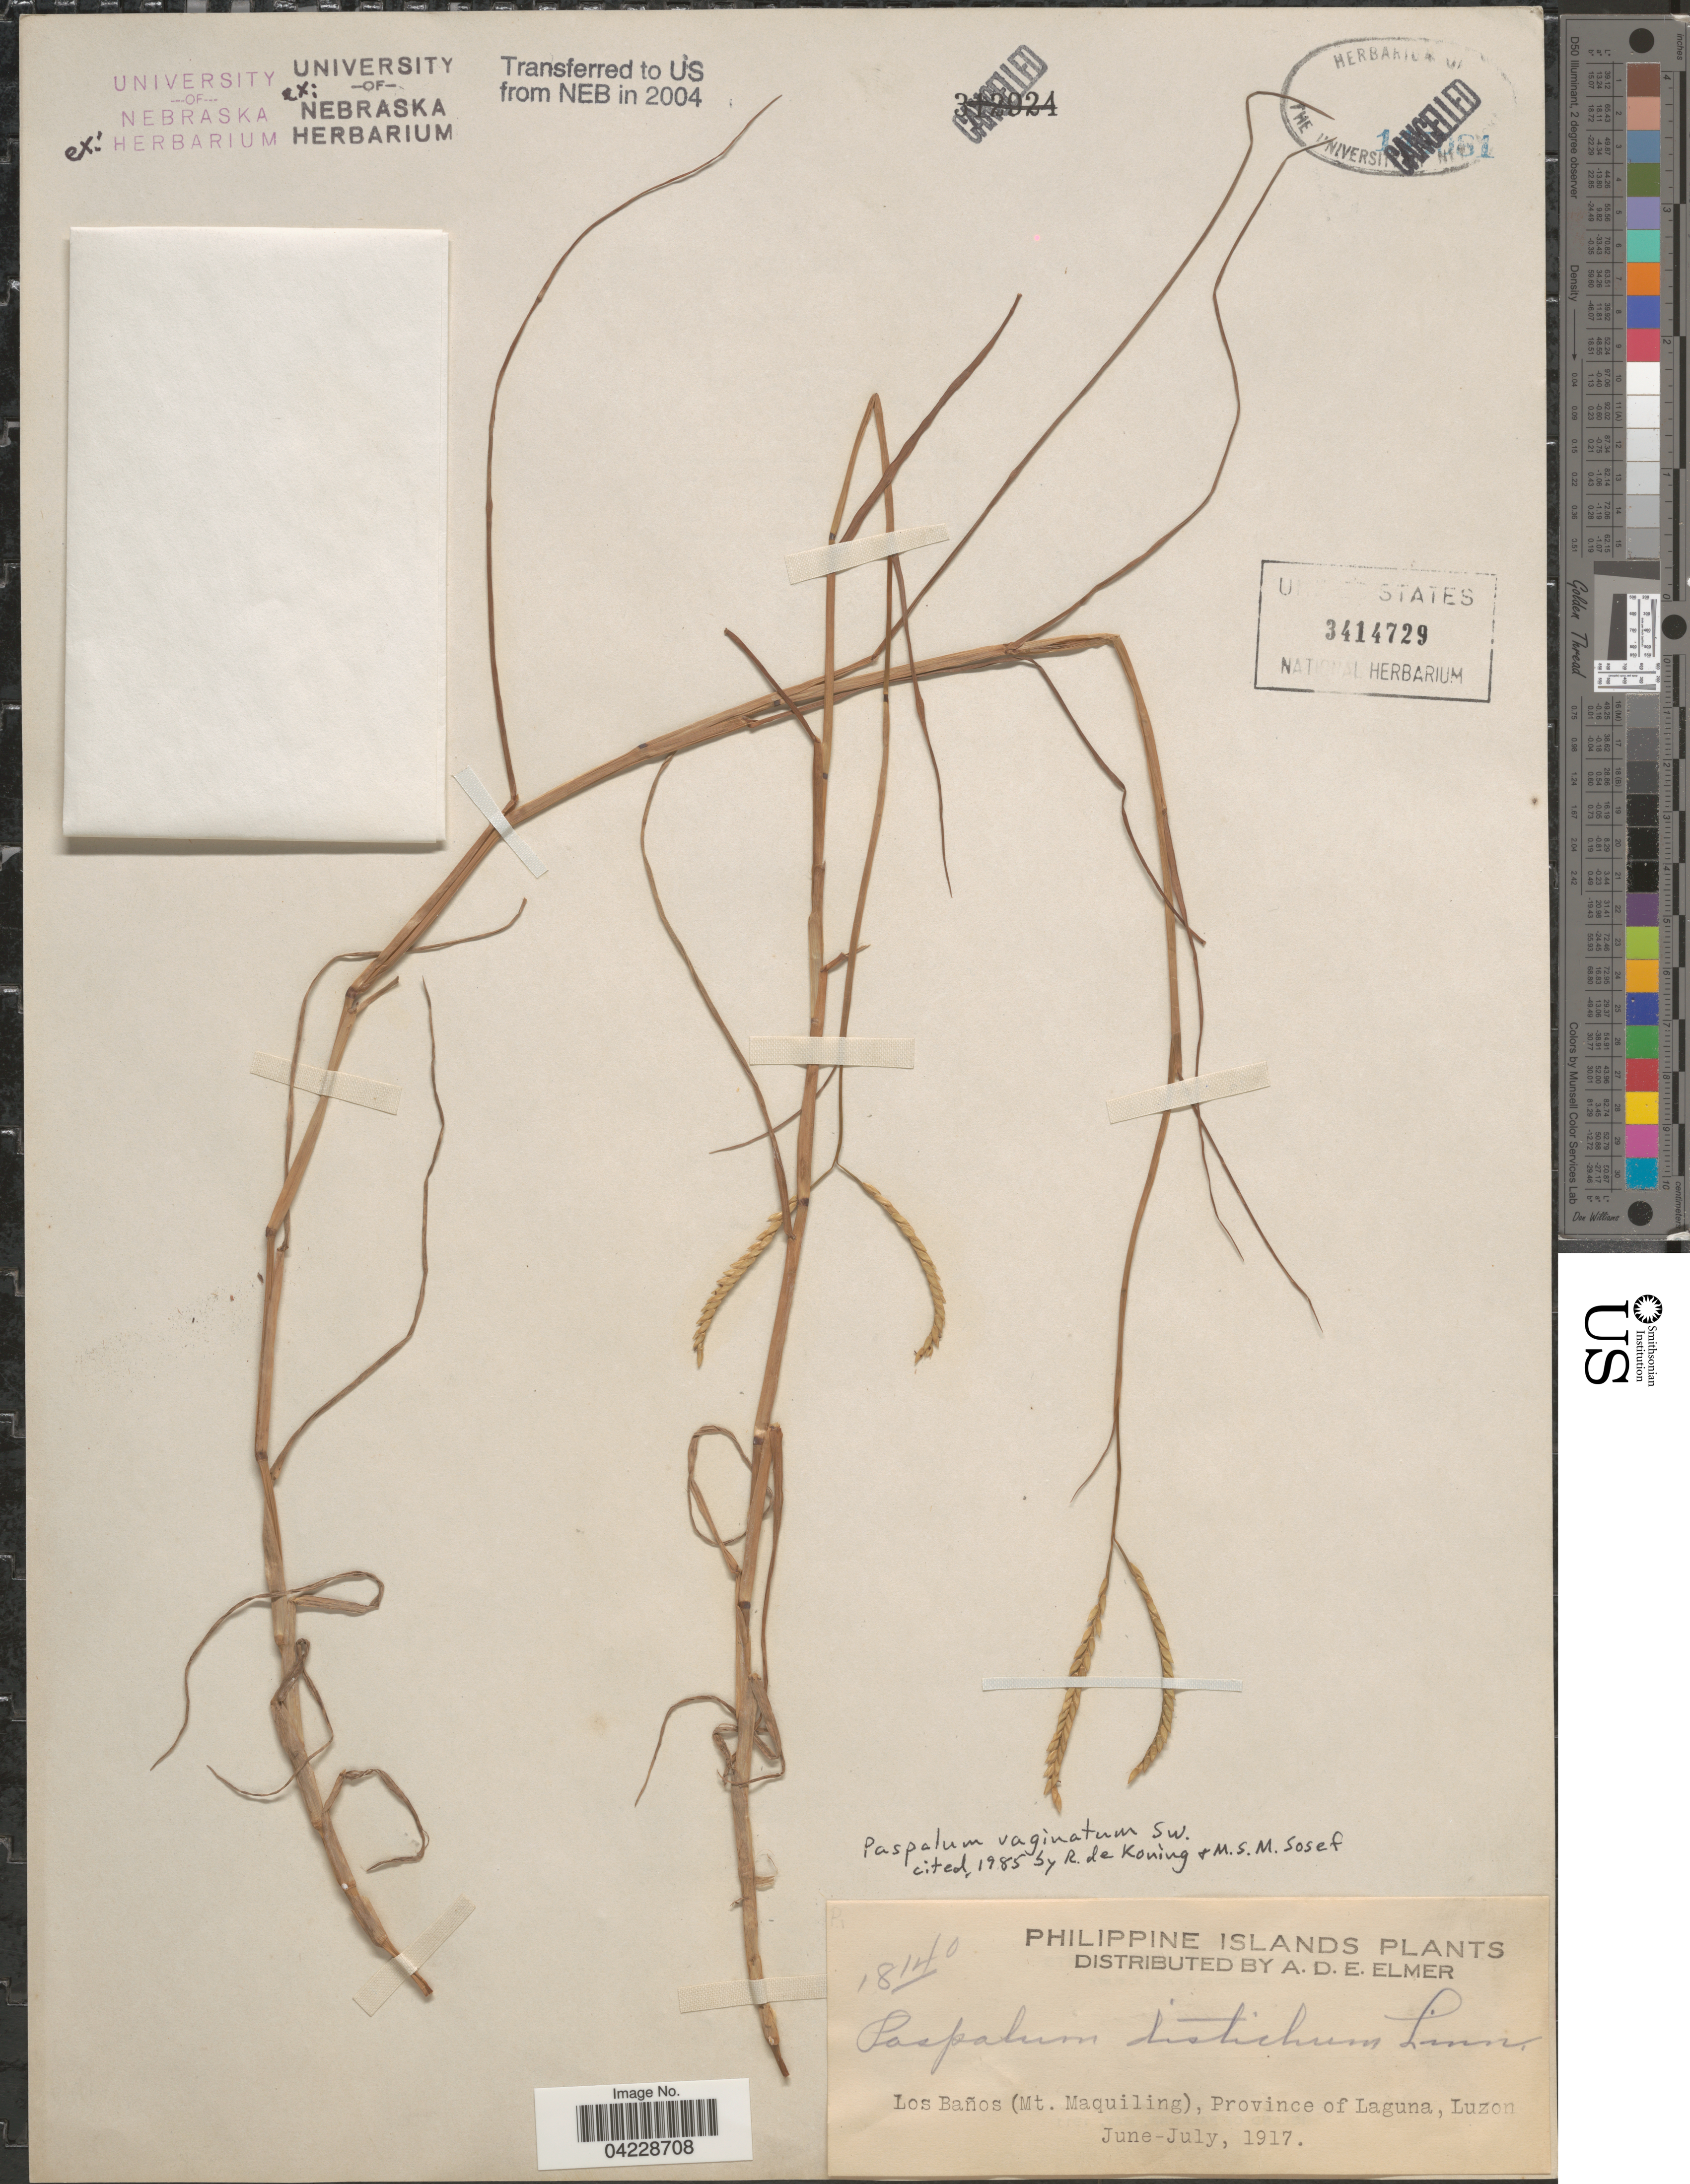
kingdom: Plantae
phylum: Tracheophyta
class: Liliopsida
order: Poales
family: Poaceae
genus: Paspalum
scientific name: Paspalum distichum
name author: L.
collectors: A. D. E. Elmer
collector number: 18140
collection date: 1917-06/1917-07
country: Philippines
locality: Philippine Islands. Los Baños (Mt. Maquiling), Province of Laguna, Luzon.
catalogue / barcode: US 3414729